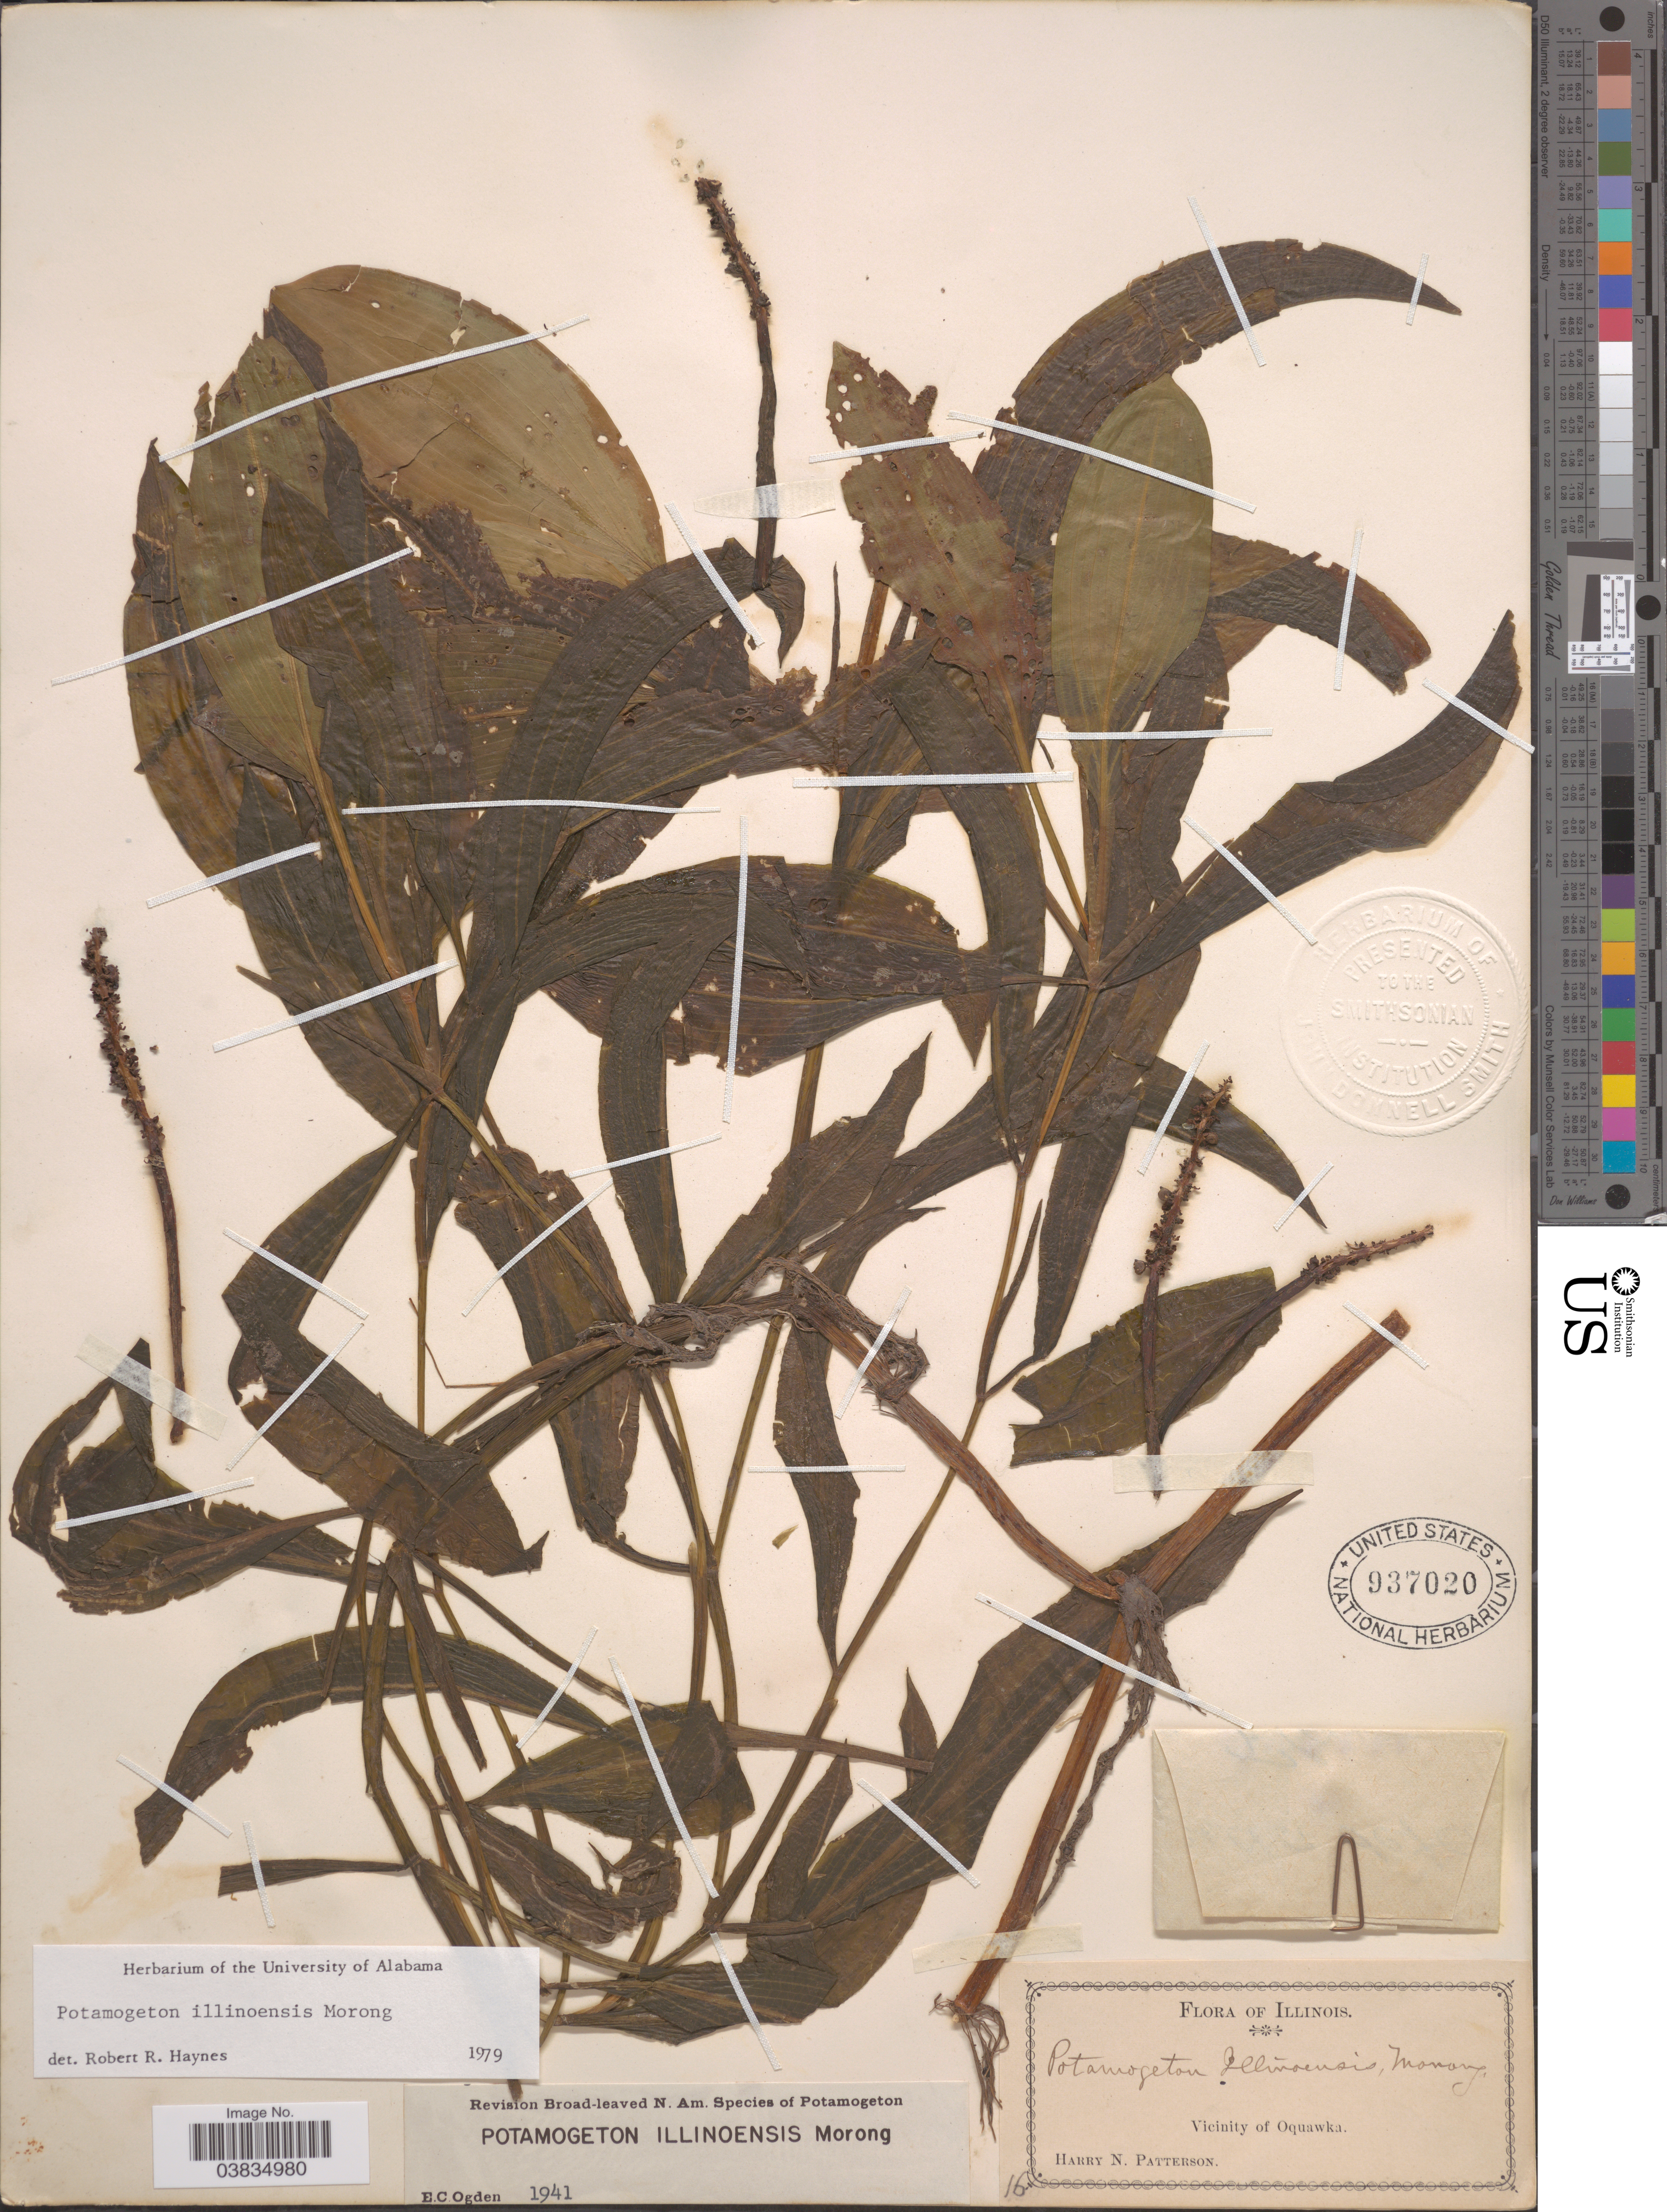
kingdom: Plantae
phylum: Tracheophyta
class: Liliopsida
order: Alismatales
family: Potamogetonaceae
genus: Potamogeton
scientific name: Potamogeton illinoensis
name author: Morong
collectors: H. N. Patterson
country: United States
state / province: Illinois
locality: Vicinity of Oquawka.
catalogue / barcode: US 937020